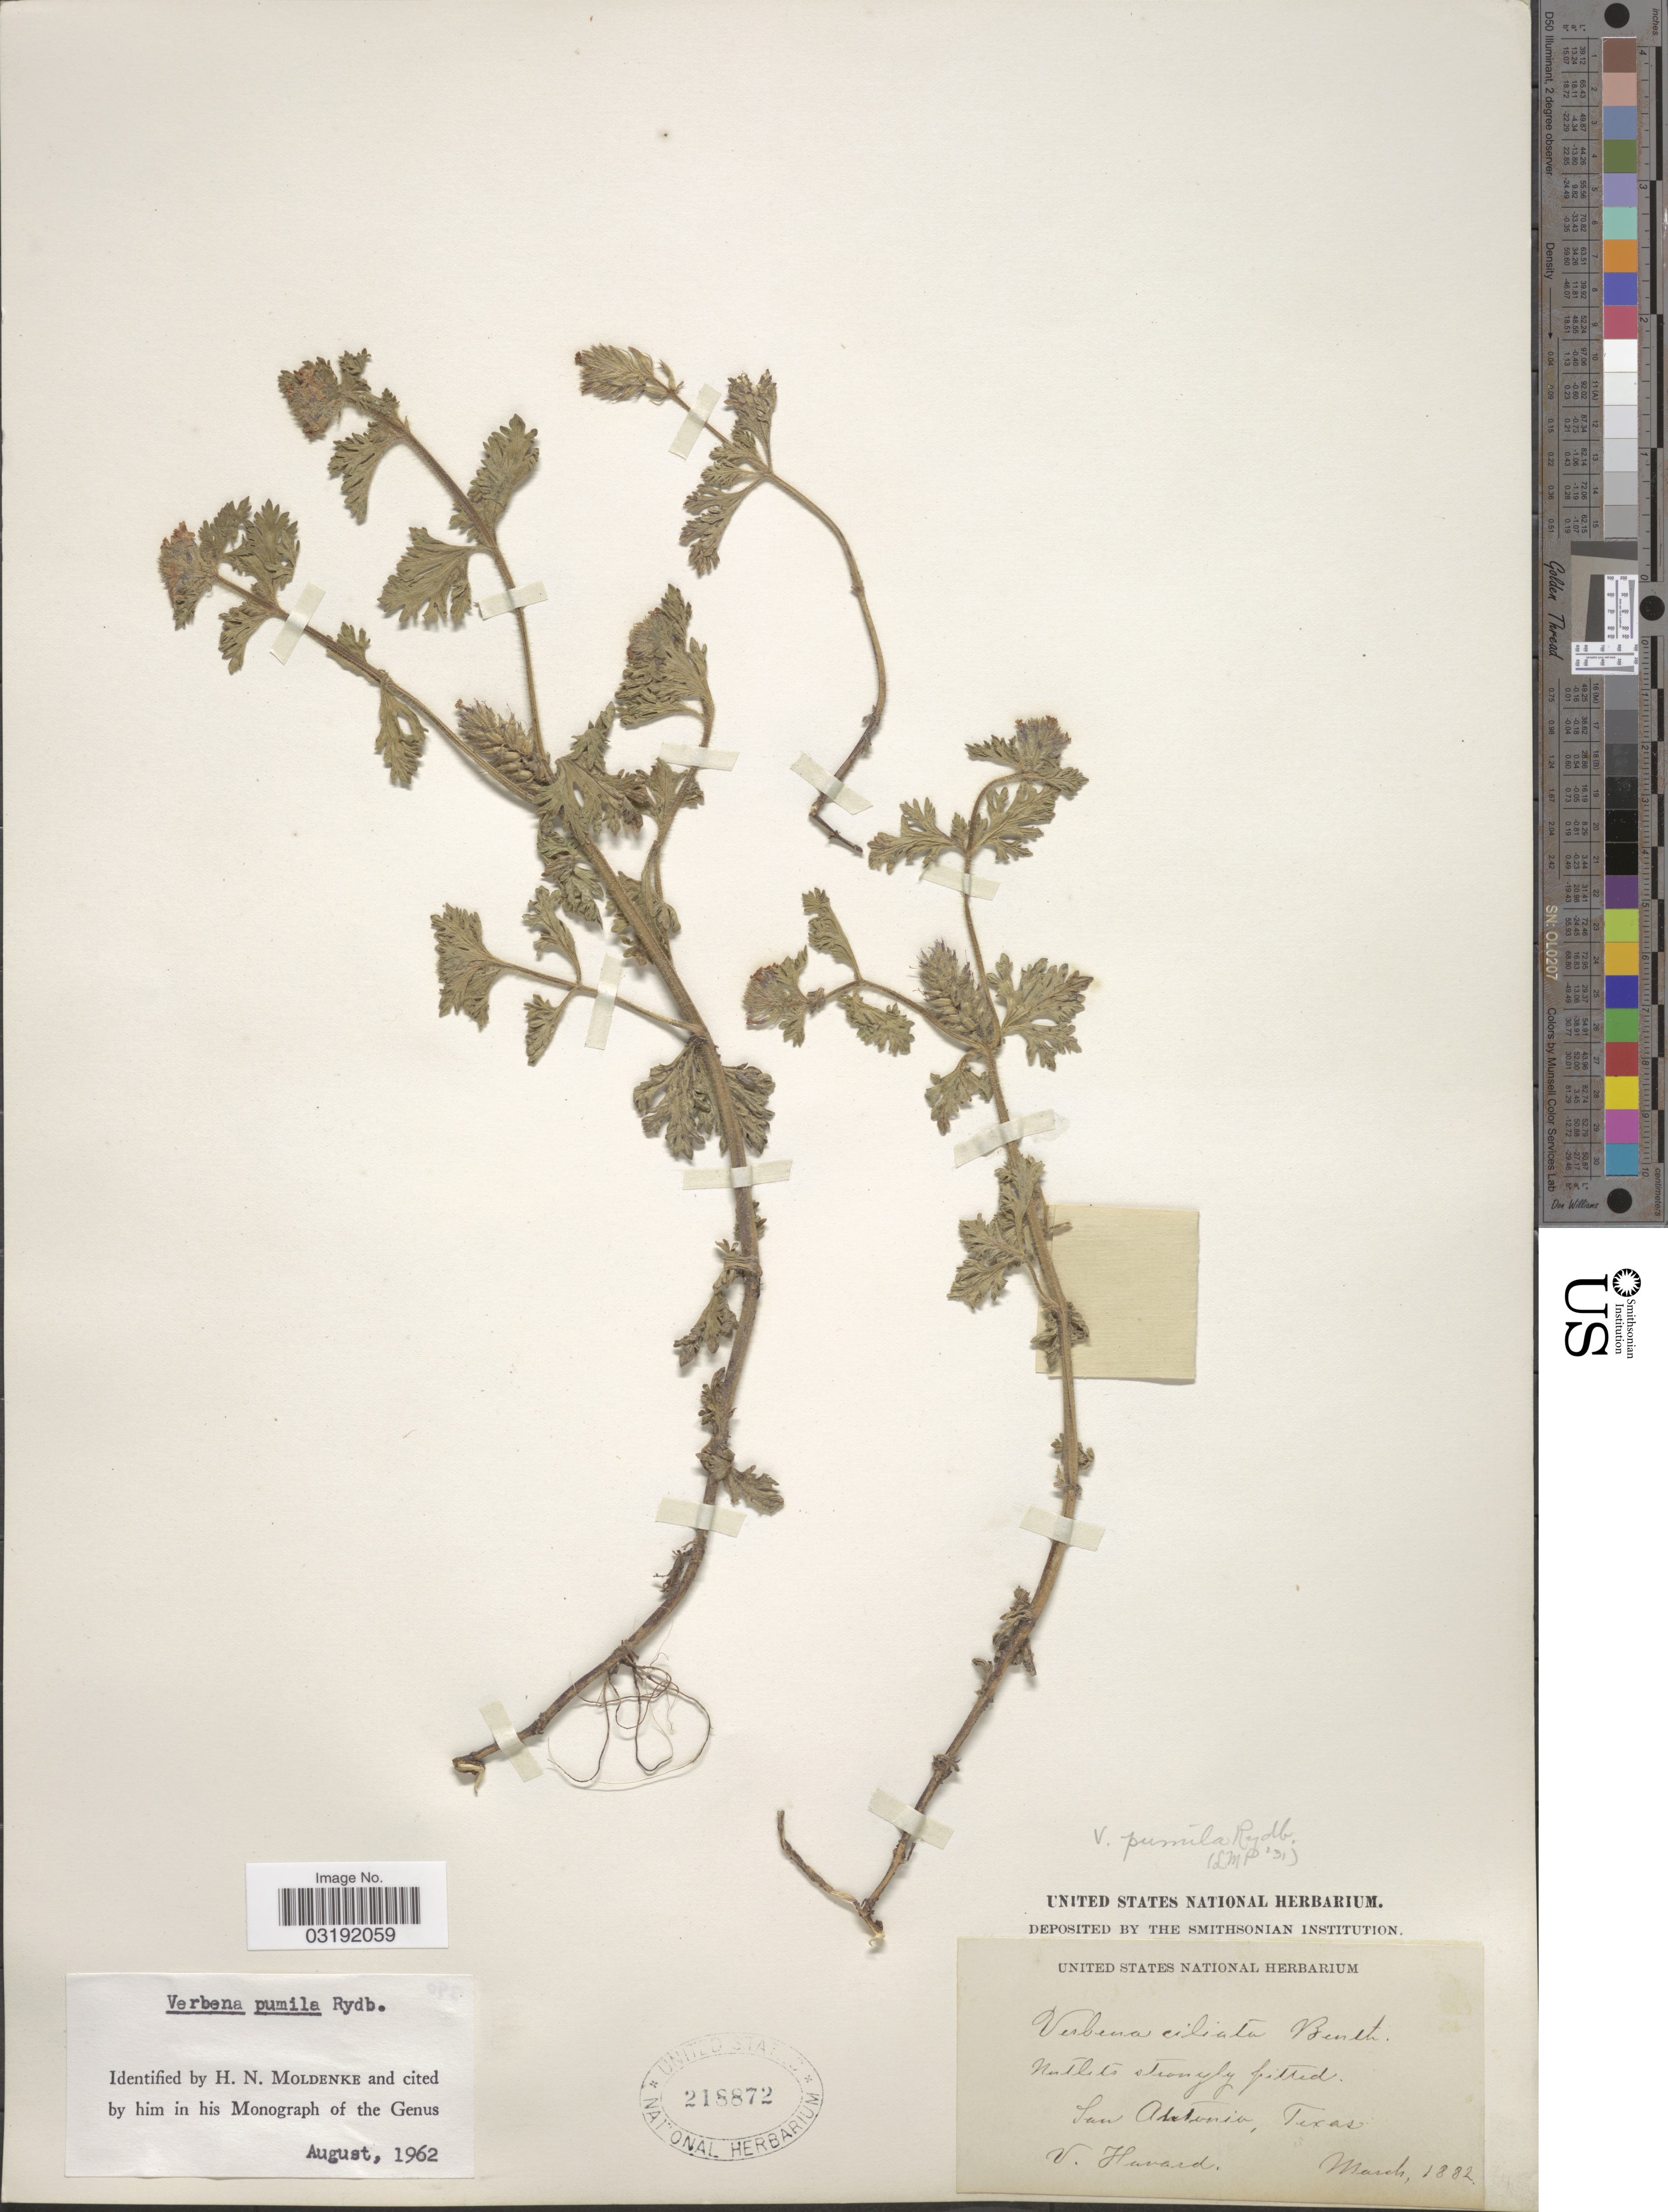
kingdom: Plantae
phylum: Tracheophyta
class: Magnoliopsida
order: Lamiales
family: Verbenaceae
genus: Verbena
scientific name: Verbena pumila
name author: Rydb.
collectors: V. Havard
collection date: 1882-03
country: United States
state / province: Texas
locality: San Antonio.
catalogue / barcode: US 218872